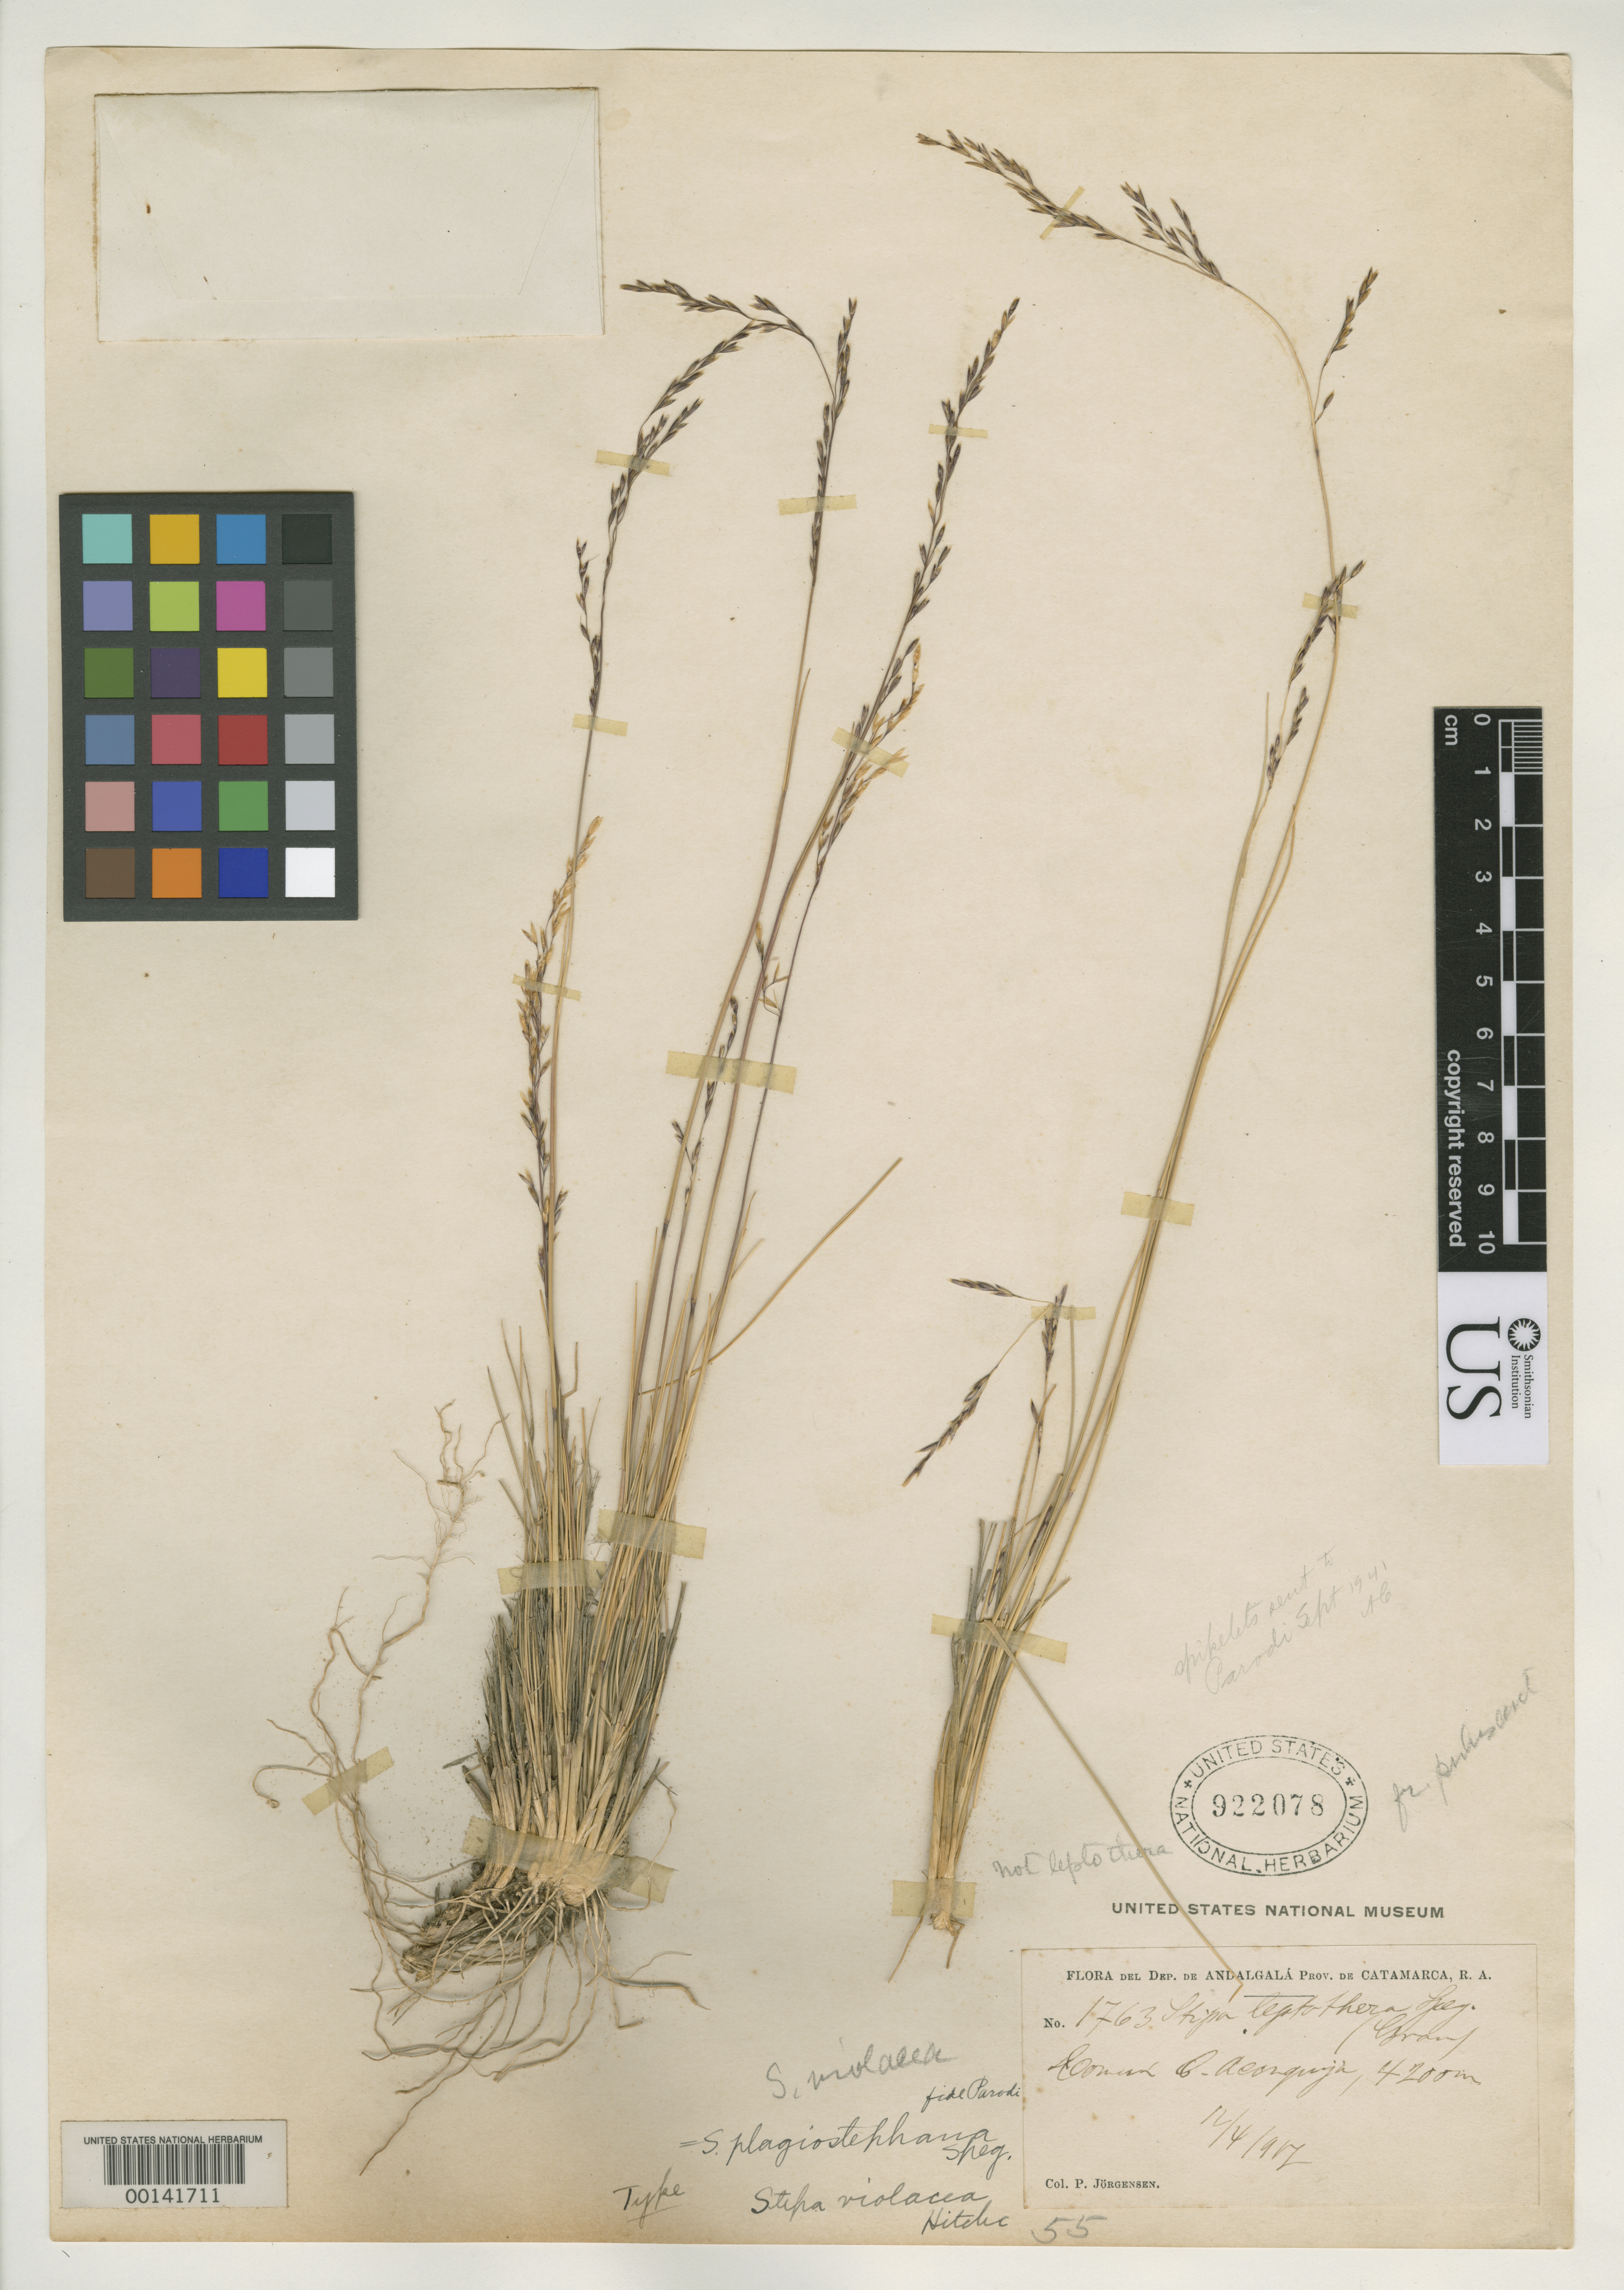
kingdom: Plantae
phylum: Tracheophyta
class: Liliopsida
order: Poales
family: Poaceae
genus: Stipa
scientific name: Stipa violacea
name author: Hitchc.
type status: Holotype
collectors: P. Jorgensen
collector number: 1763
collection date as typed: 12 Apr 1907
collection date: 1907-04-12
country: Argentina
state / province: Tucumán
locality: Aconquija.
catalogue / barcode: US 922078